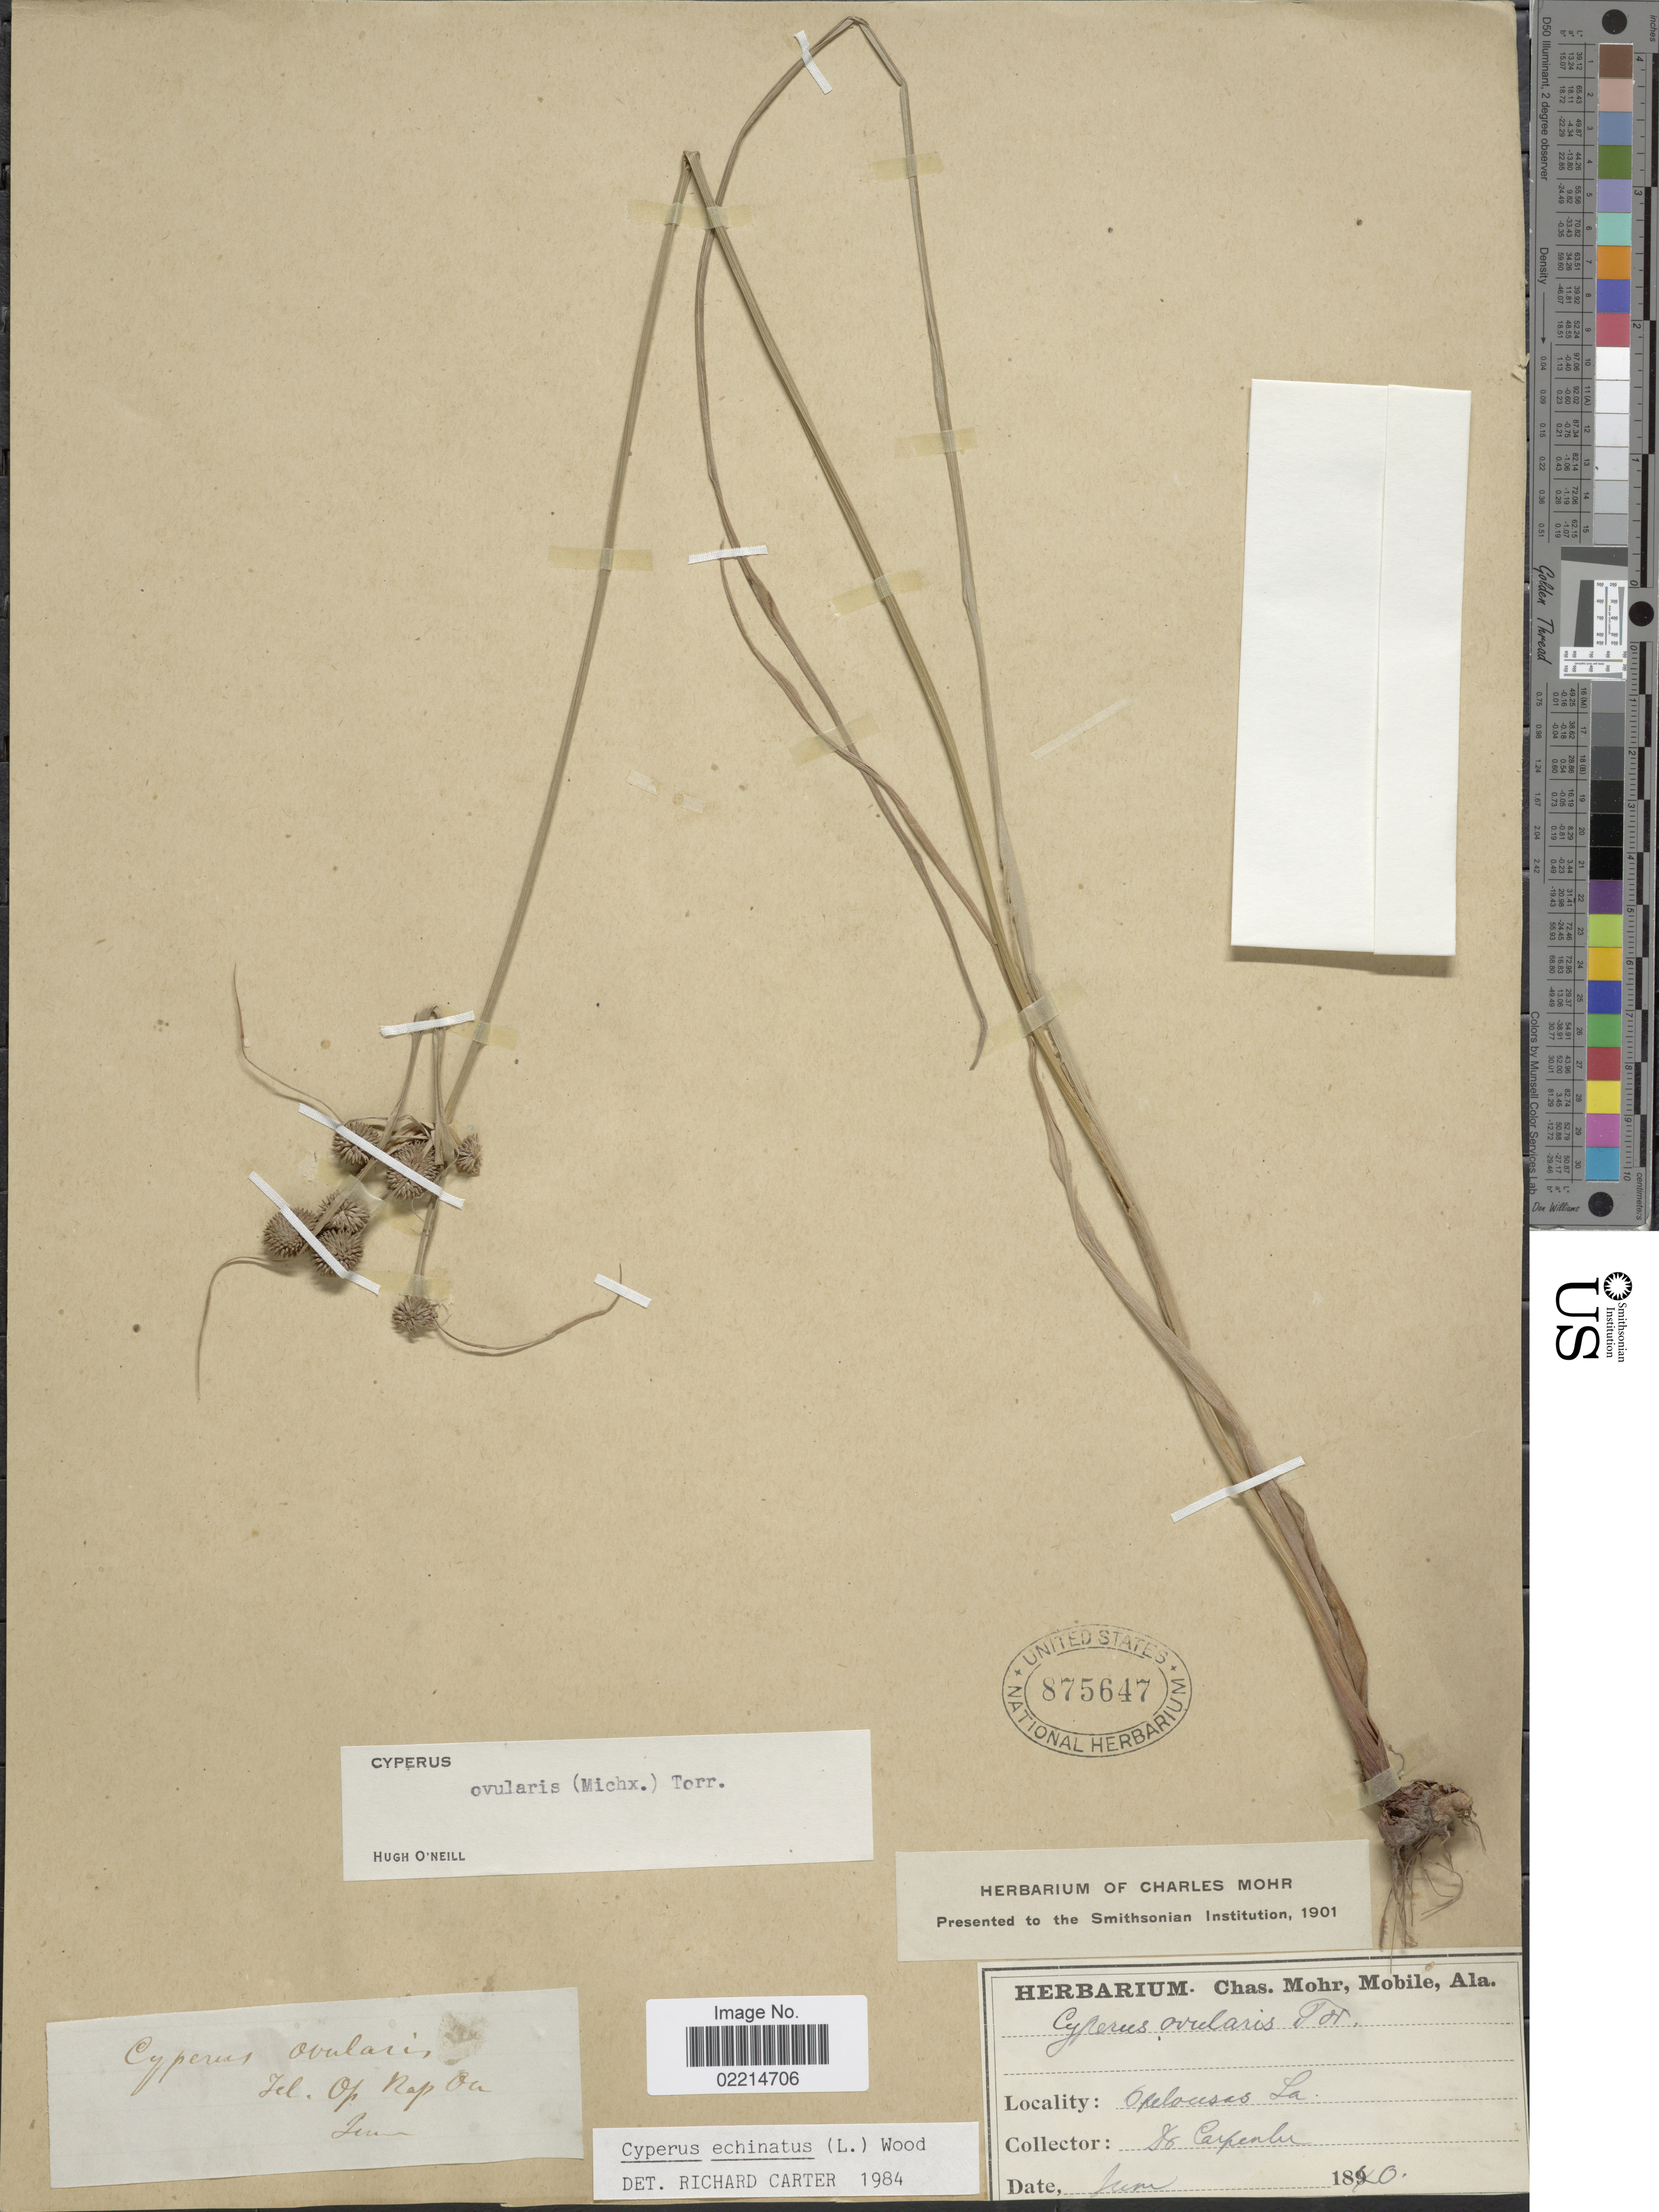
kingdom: Plantae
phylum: Tracheophyta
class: Liliopsida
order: Poales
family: Cyperaceae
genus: Cyperus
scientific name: Cyperus echinatus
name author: (L.) Alph. Wood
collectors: -. Carpenter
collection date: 1840-06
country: United States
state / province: Louisiana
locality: Opelousas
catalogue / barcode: US 875647